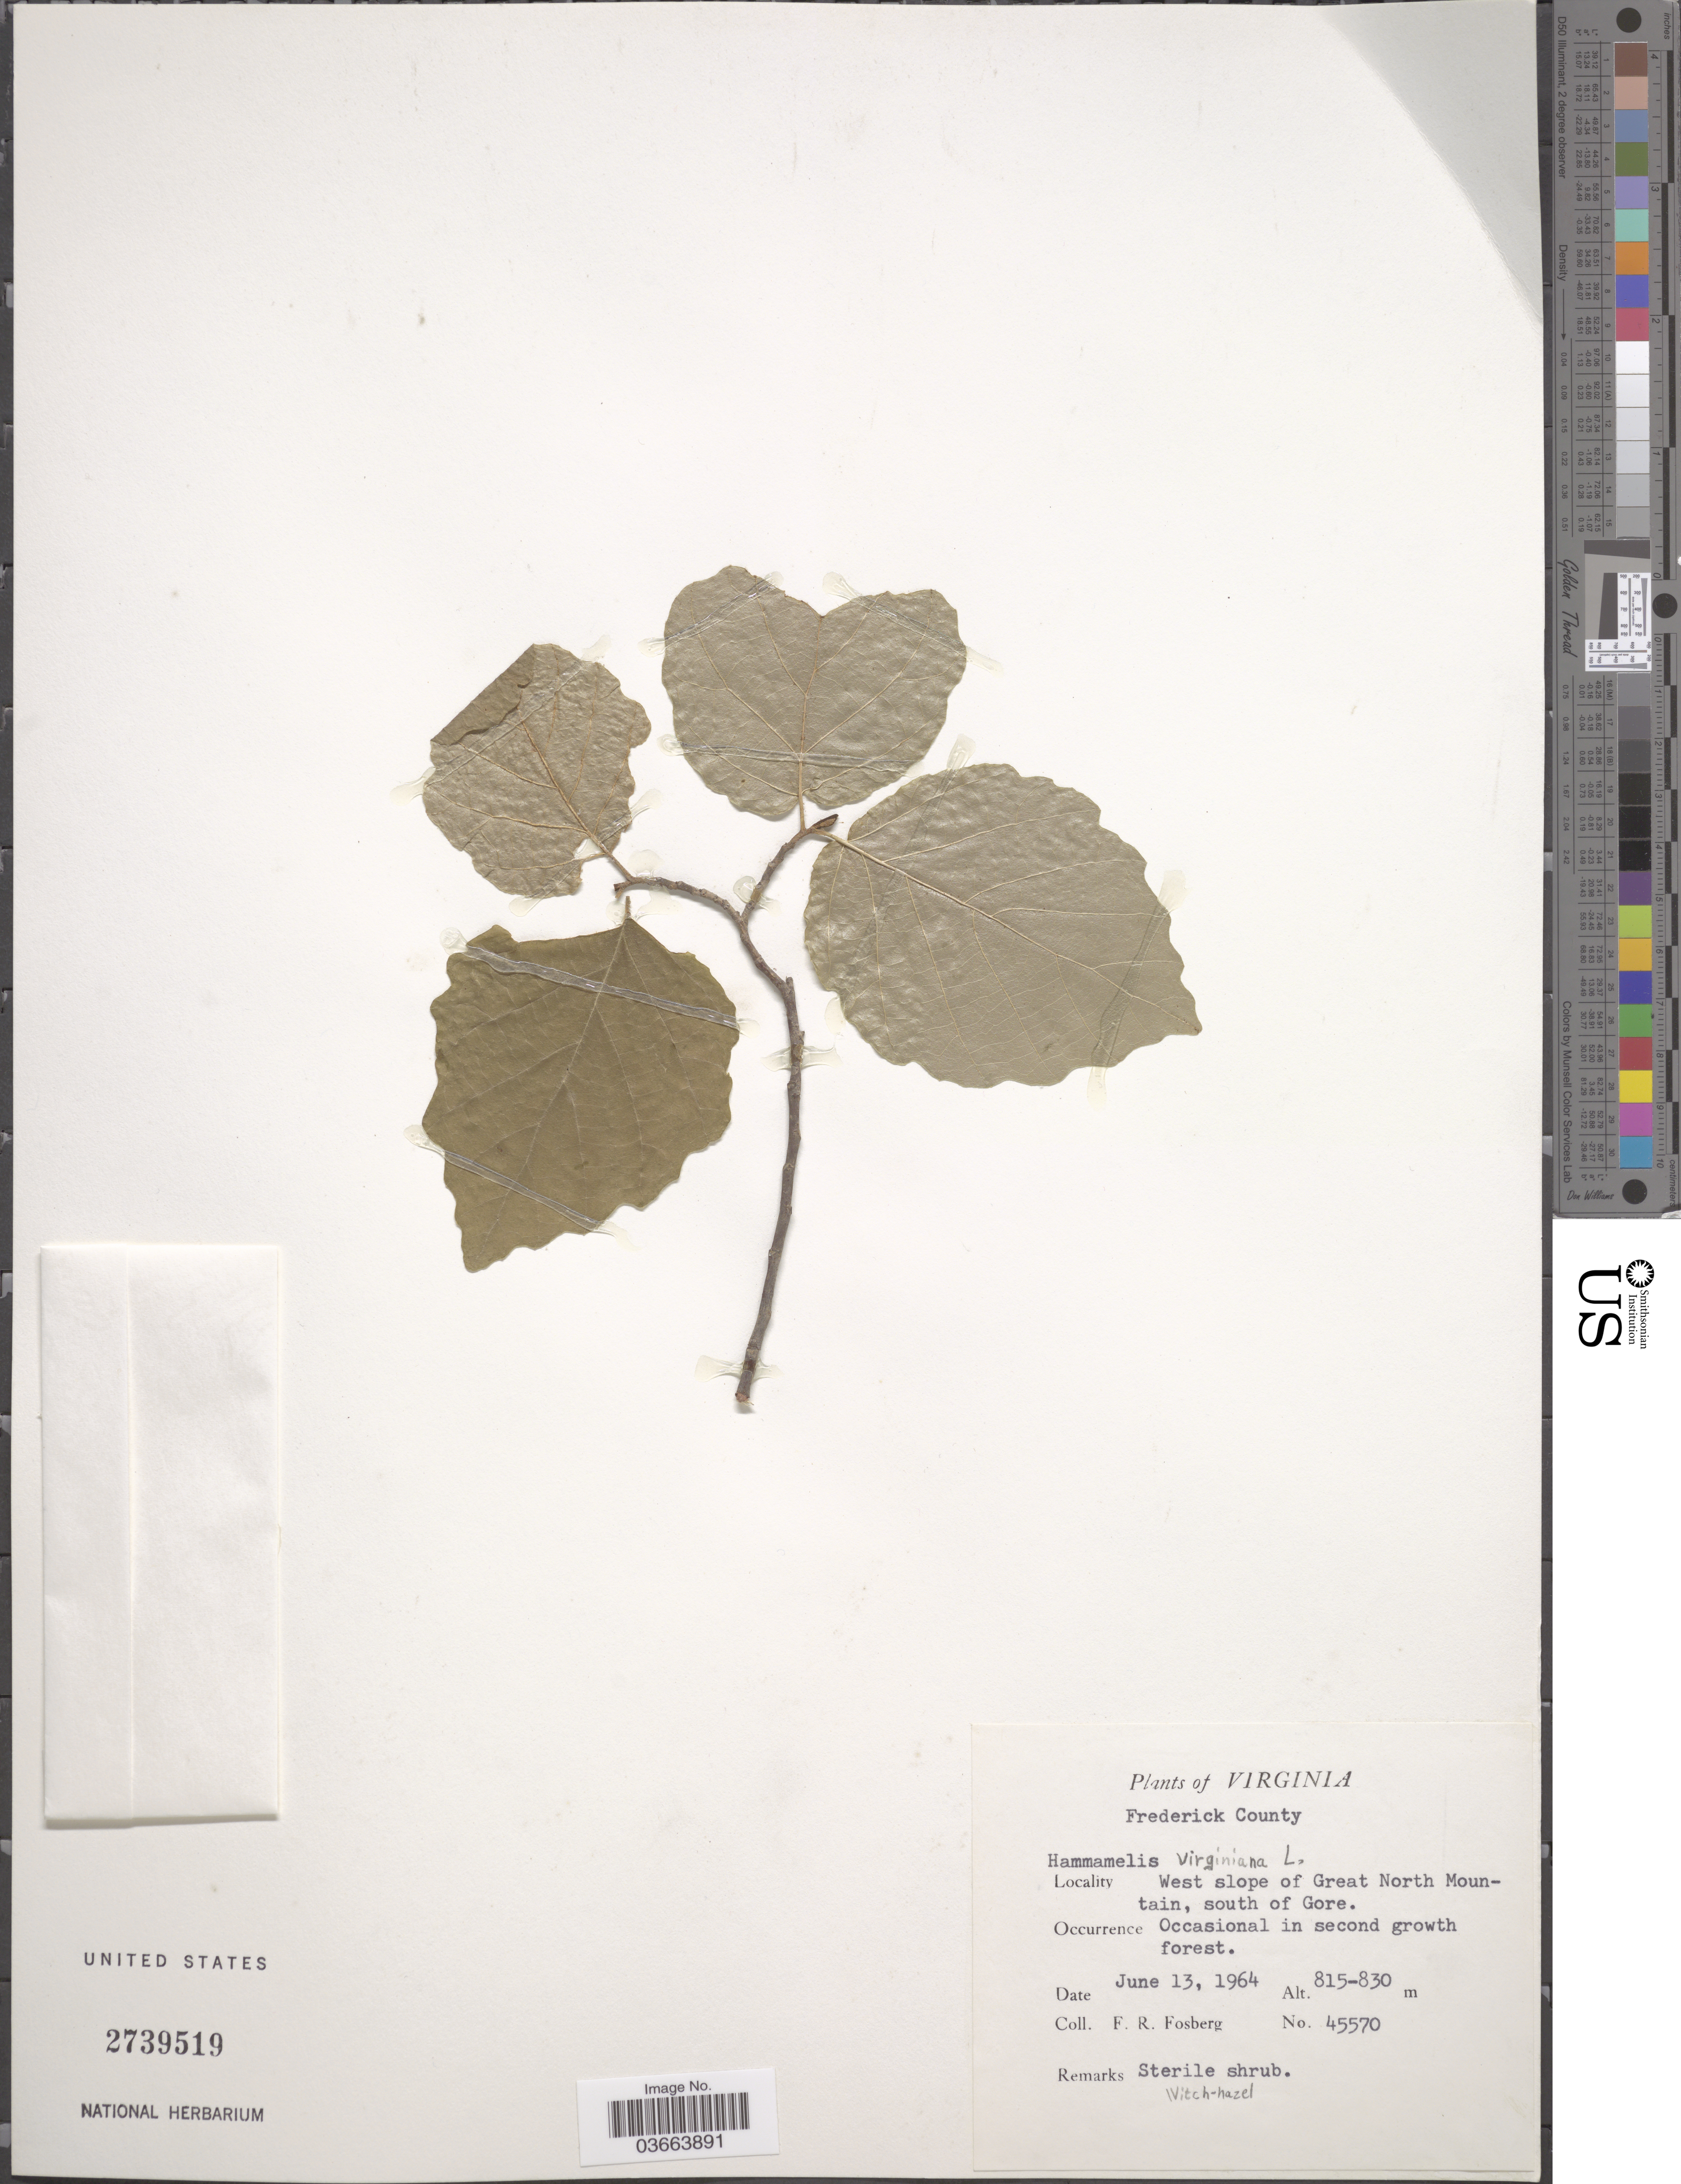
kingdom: Plantae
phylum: Tracheophyta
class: Magnoliopsida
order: Saxifragales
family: Hamamelidaceae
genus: Hamamelis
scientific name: Hamamelis virginiana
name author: L.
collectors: F. R. Fosberg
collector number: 45570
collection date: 1964-06-13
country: United States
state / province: Virginia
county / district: Frederick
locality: Frederick County. West slope of Great North Mountain, south of Gore.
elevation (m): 815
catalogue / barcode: US 2739519